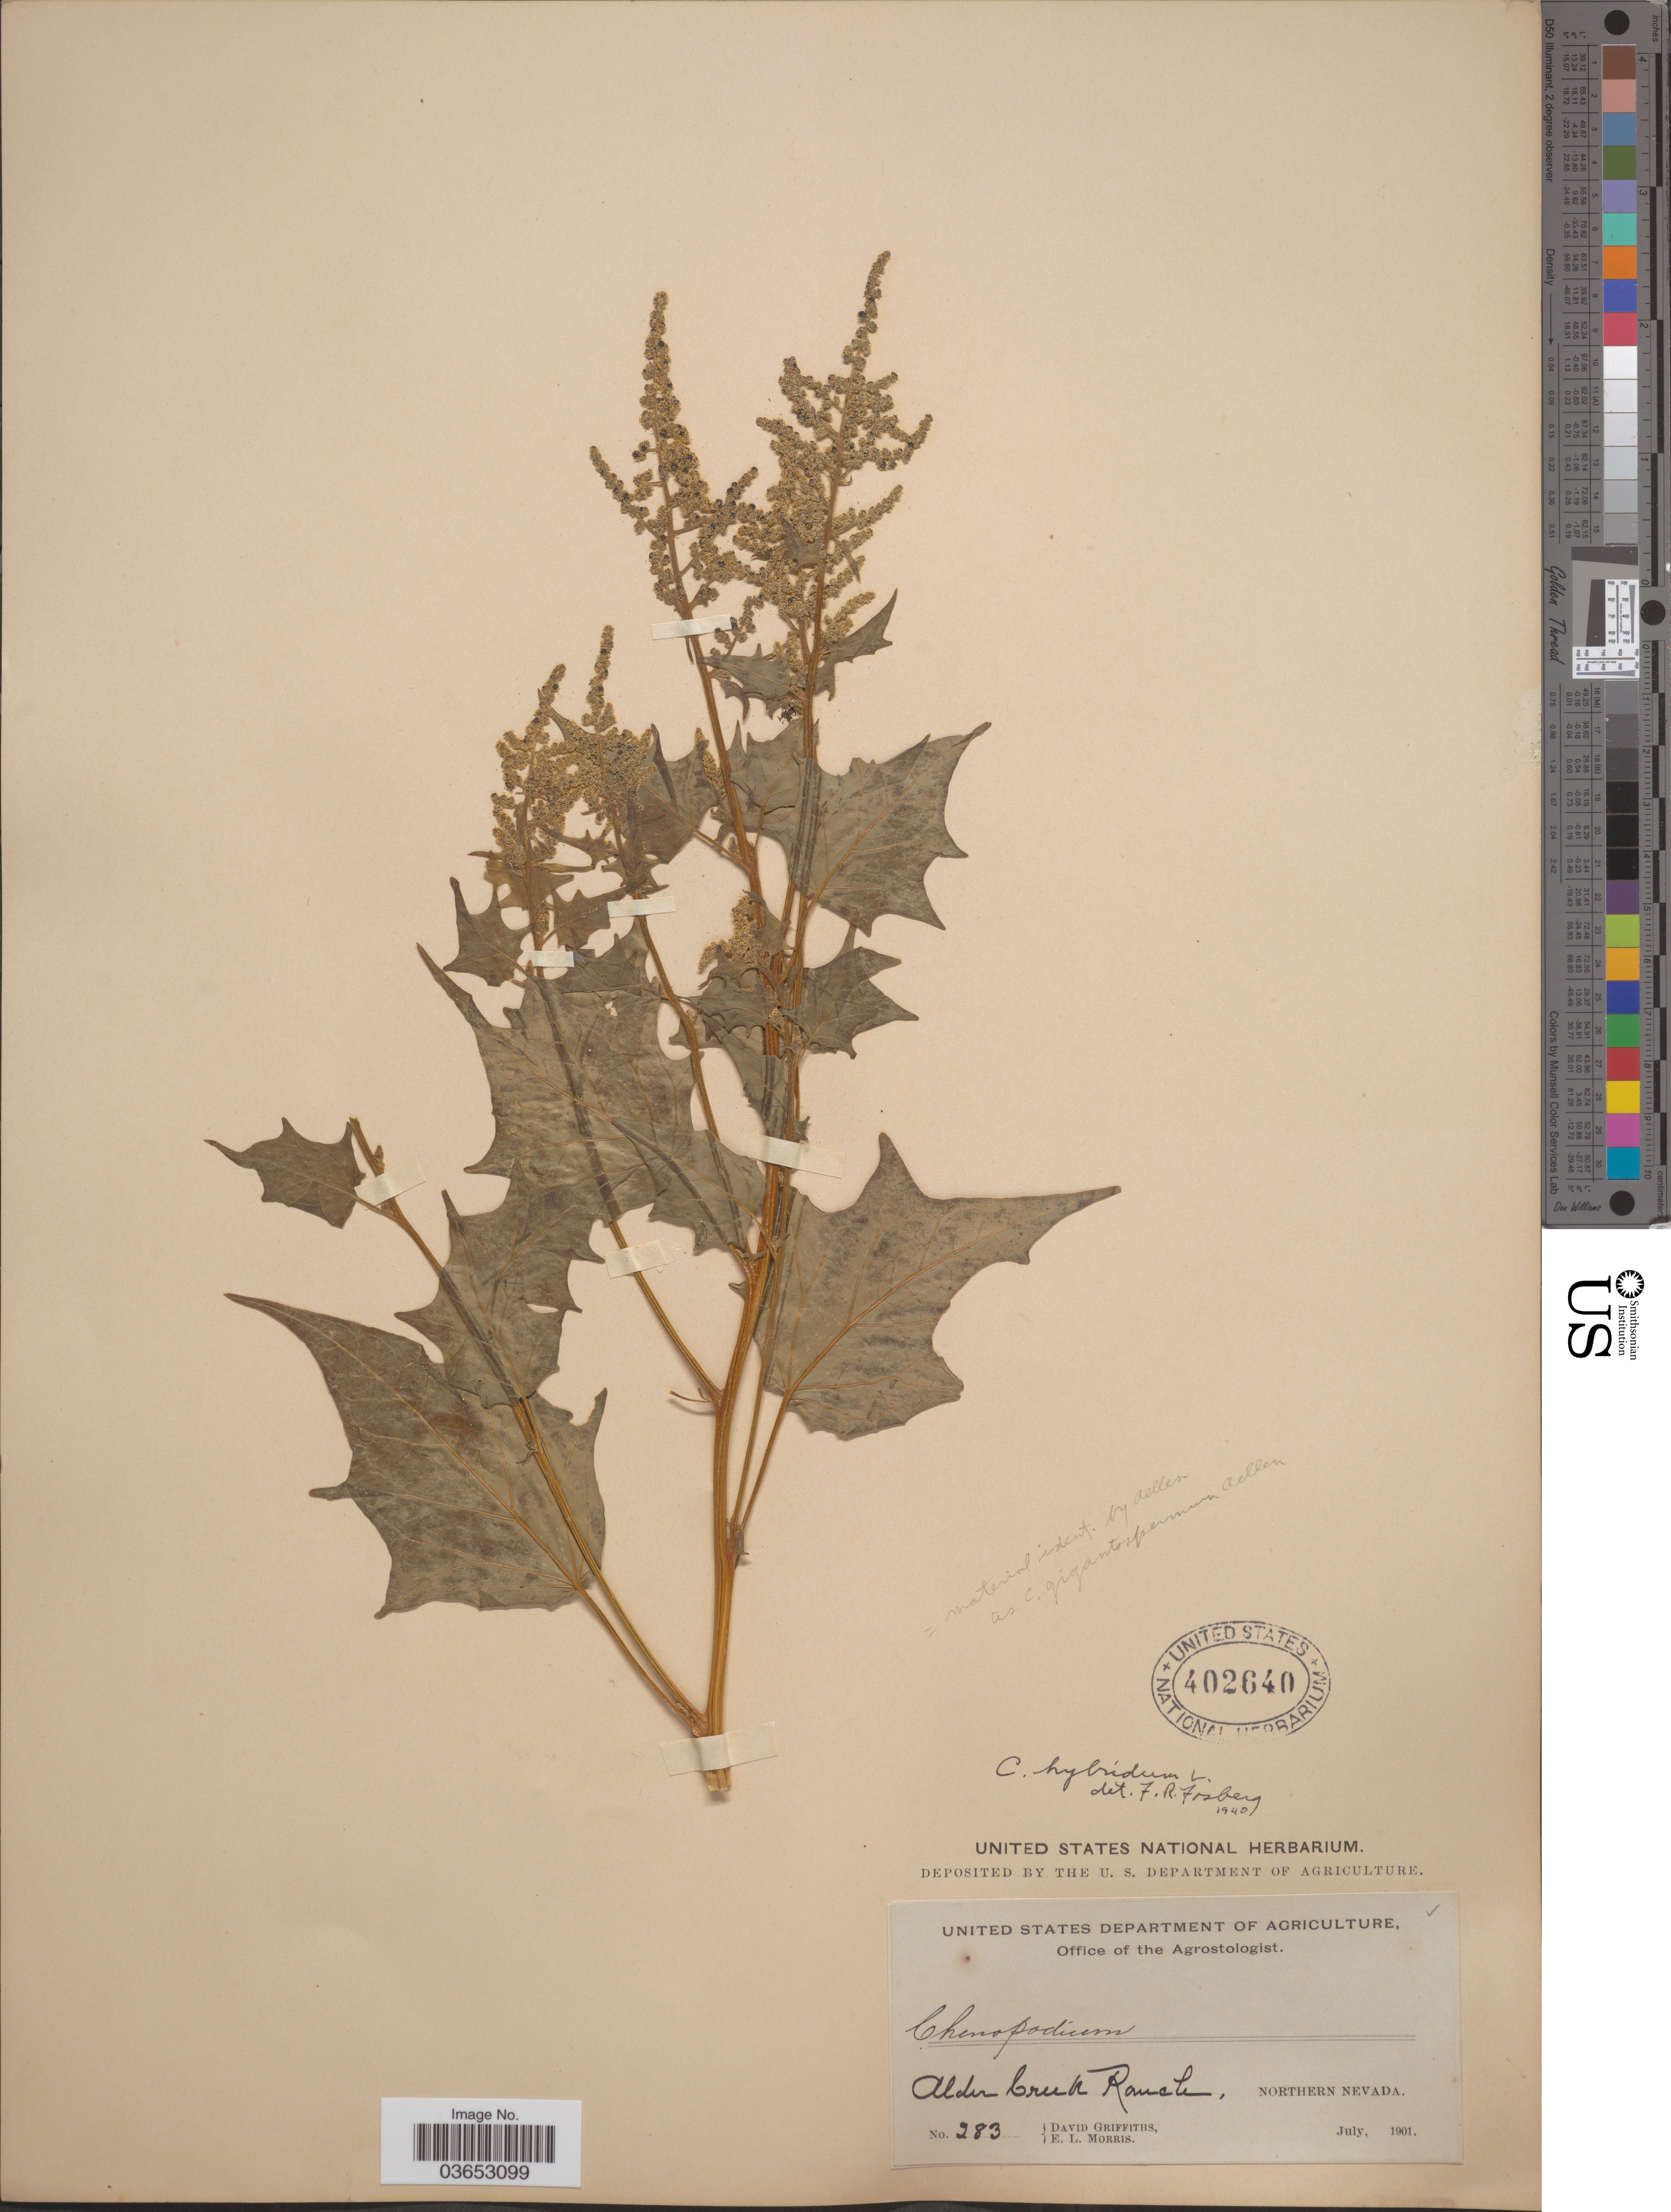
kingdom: Plantae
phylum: Tracheophyta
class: Magnoliopsida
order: Caryophyllales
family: Amaranthaceae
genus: Chenopodium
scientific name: Chenopodium gigantospermum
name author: Aellen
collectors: D. Griffiths & E. Morris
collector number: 283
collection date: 1901-07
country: United States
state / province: Nevada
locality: Alder Creek Ranch, Northern Nevada.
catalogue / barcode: US 402640